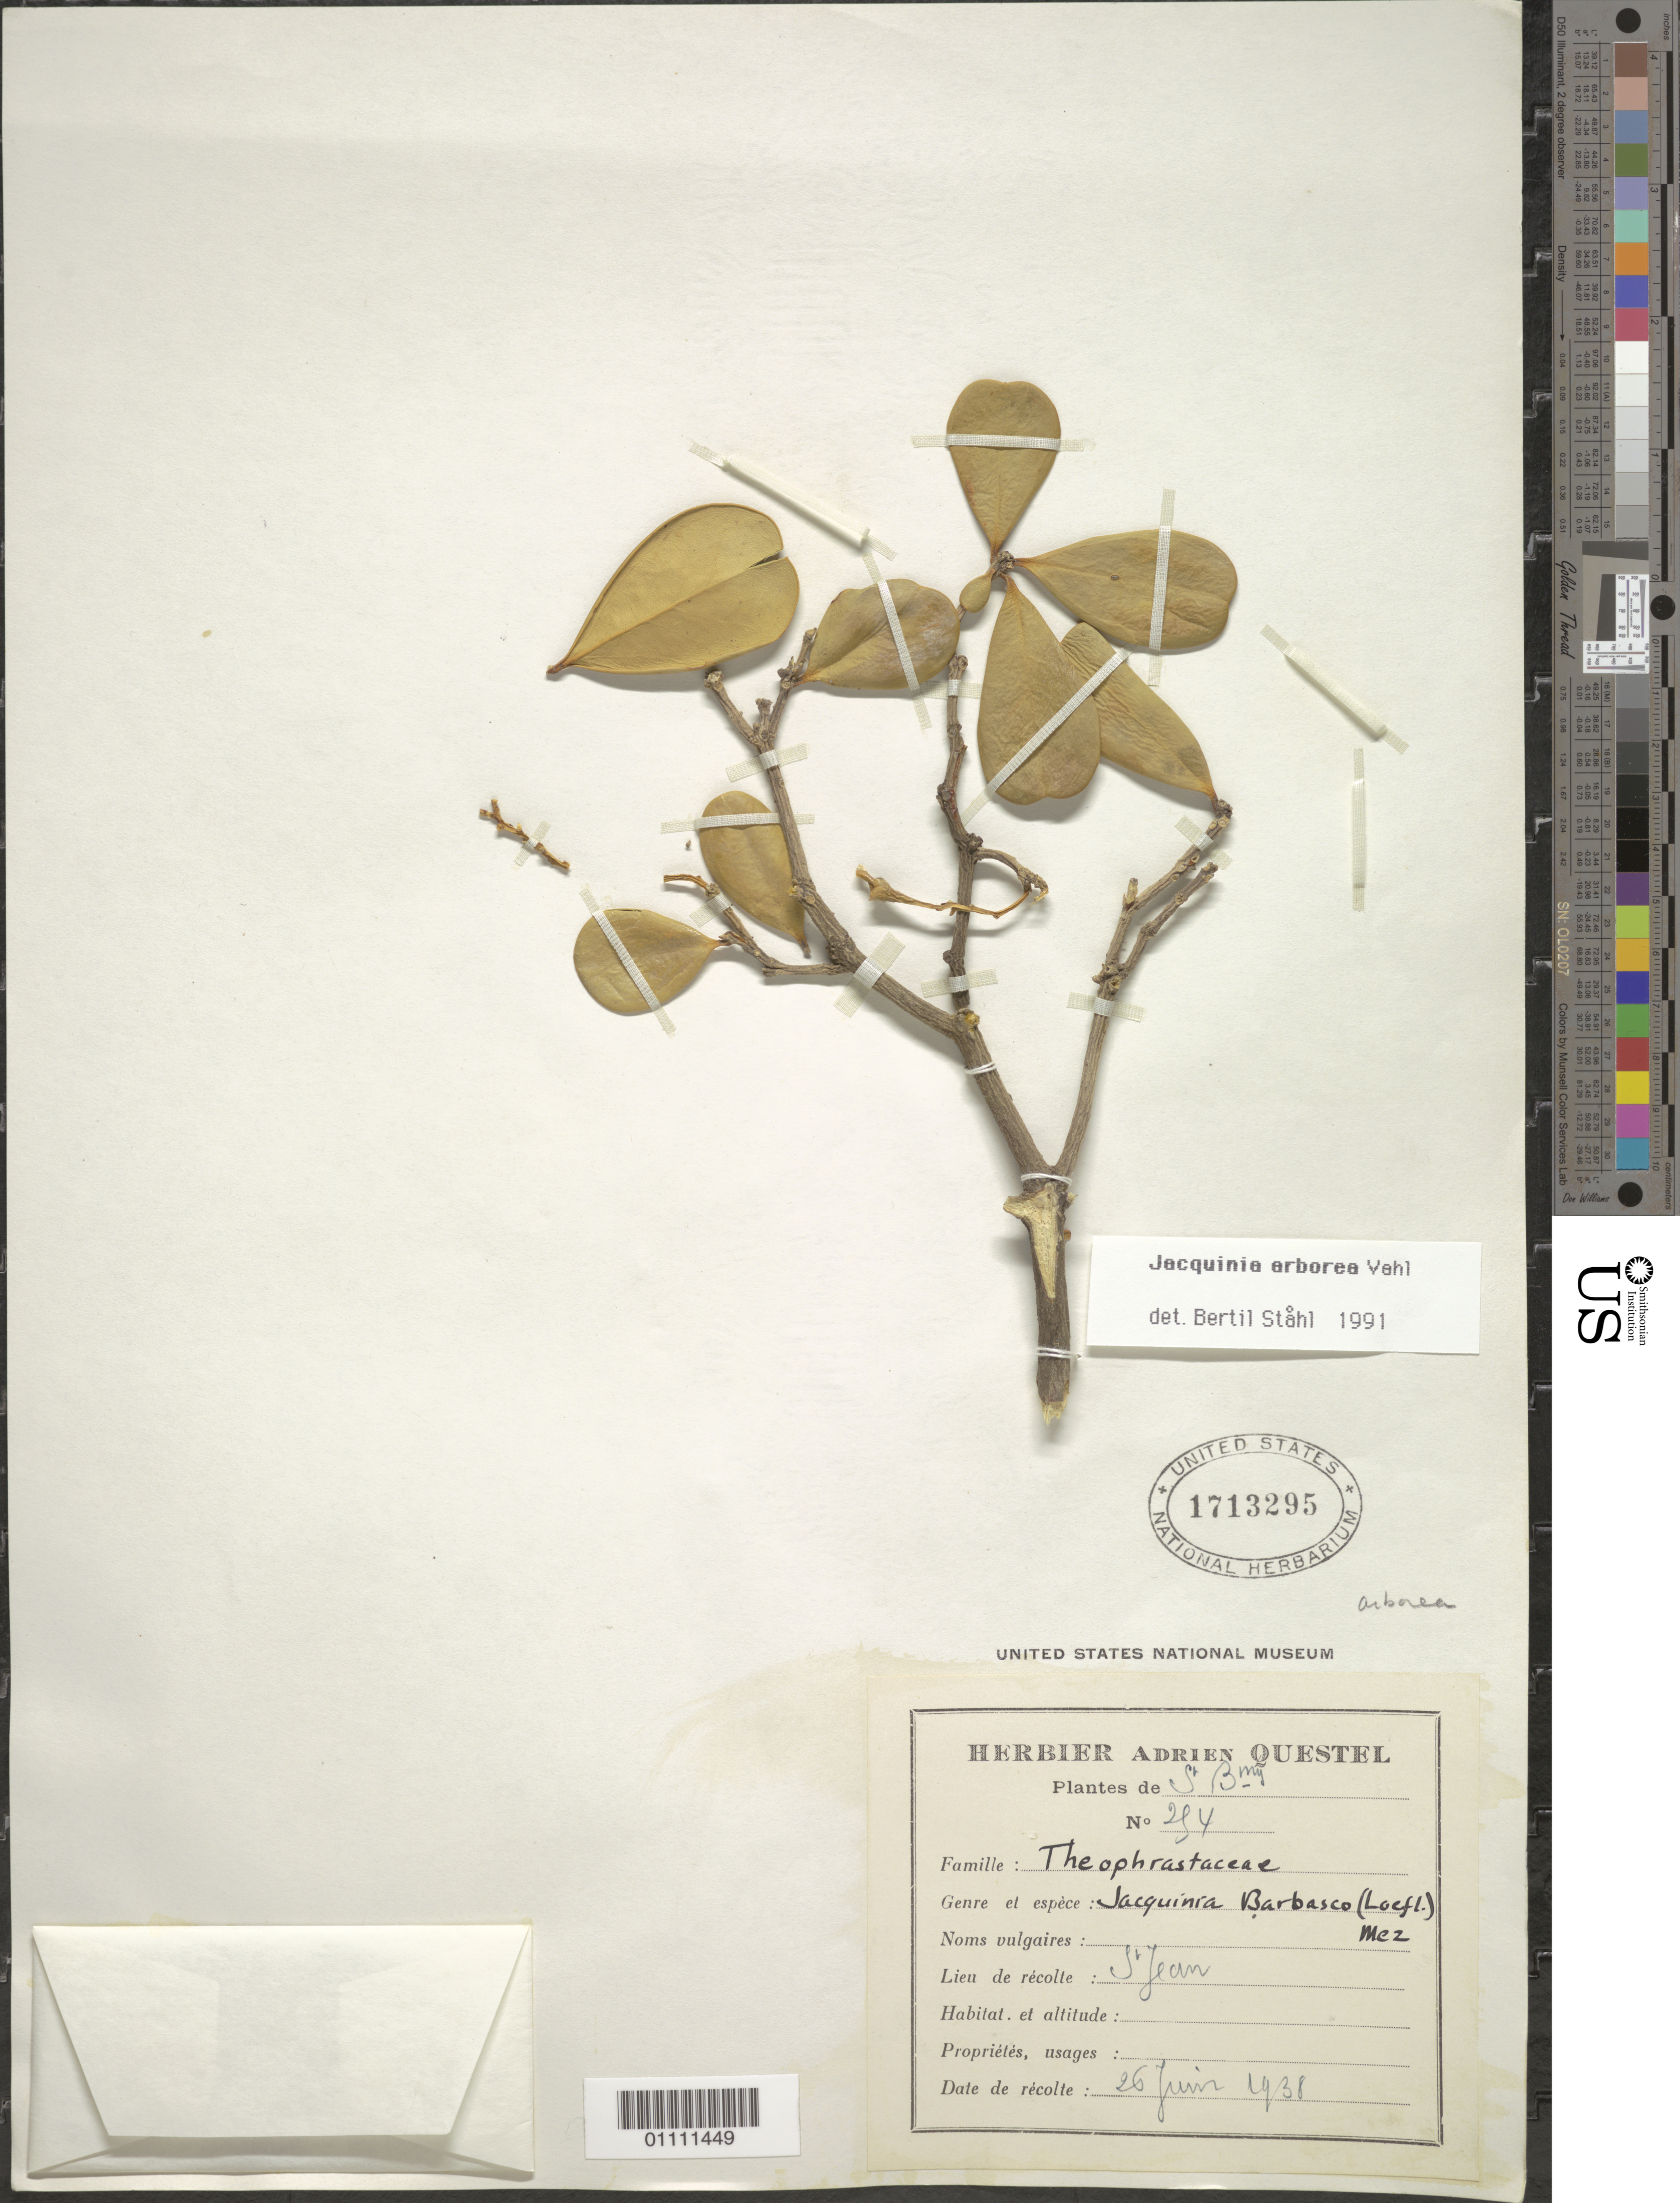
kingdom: Plantae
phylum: Tracheophyta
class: Magnoliopsida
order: Ericales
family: Primulaceae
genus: Jacquinia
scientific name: Jacquinia arborea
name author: Vahl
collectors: A. Questel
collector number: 254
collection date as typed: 26 Jun 1938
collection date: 1938-06-26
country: Saint Barthélemy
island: St. Barthélemy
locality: St. Jean.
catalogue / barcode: US 1713295